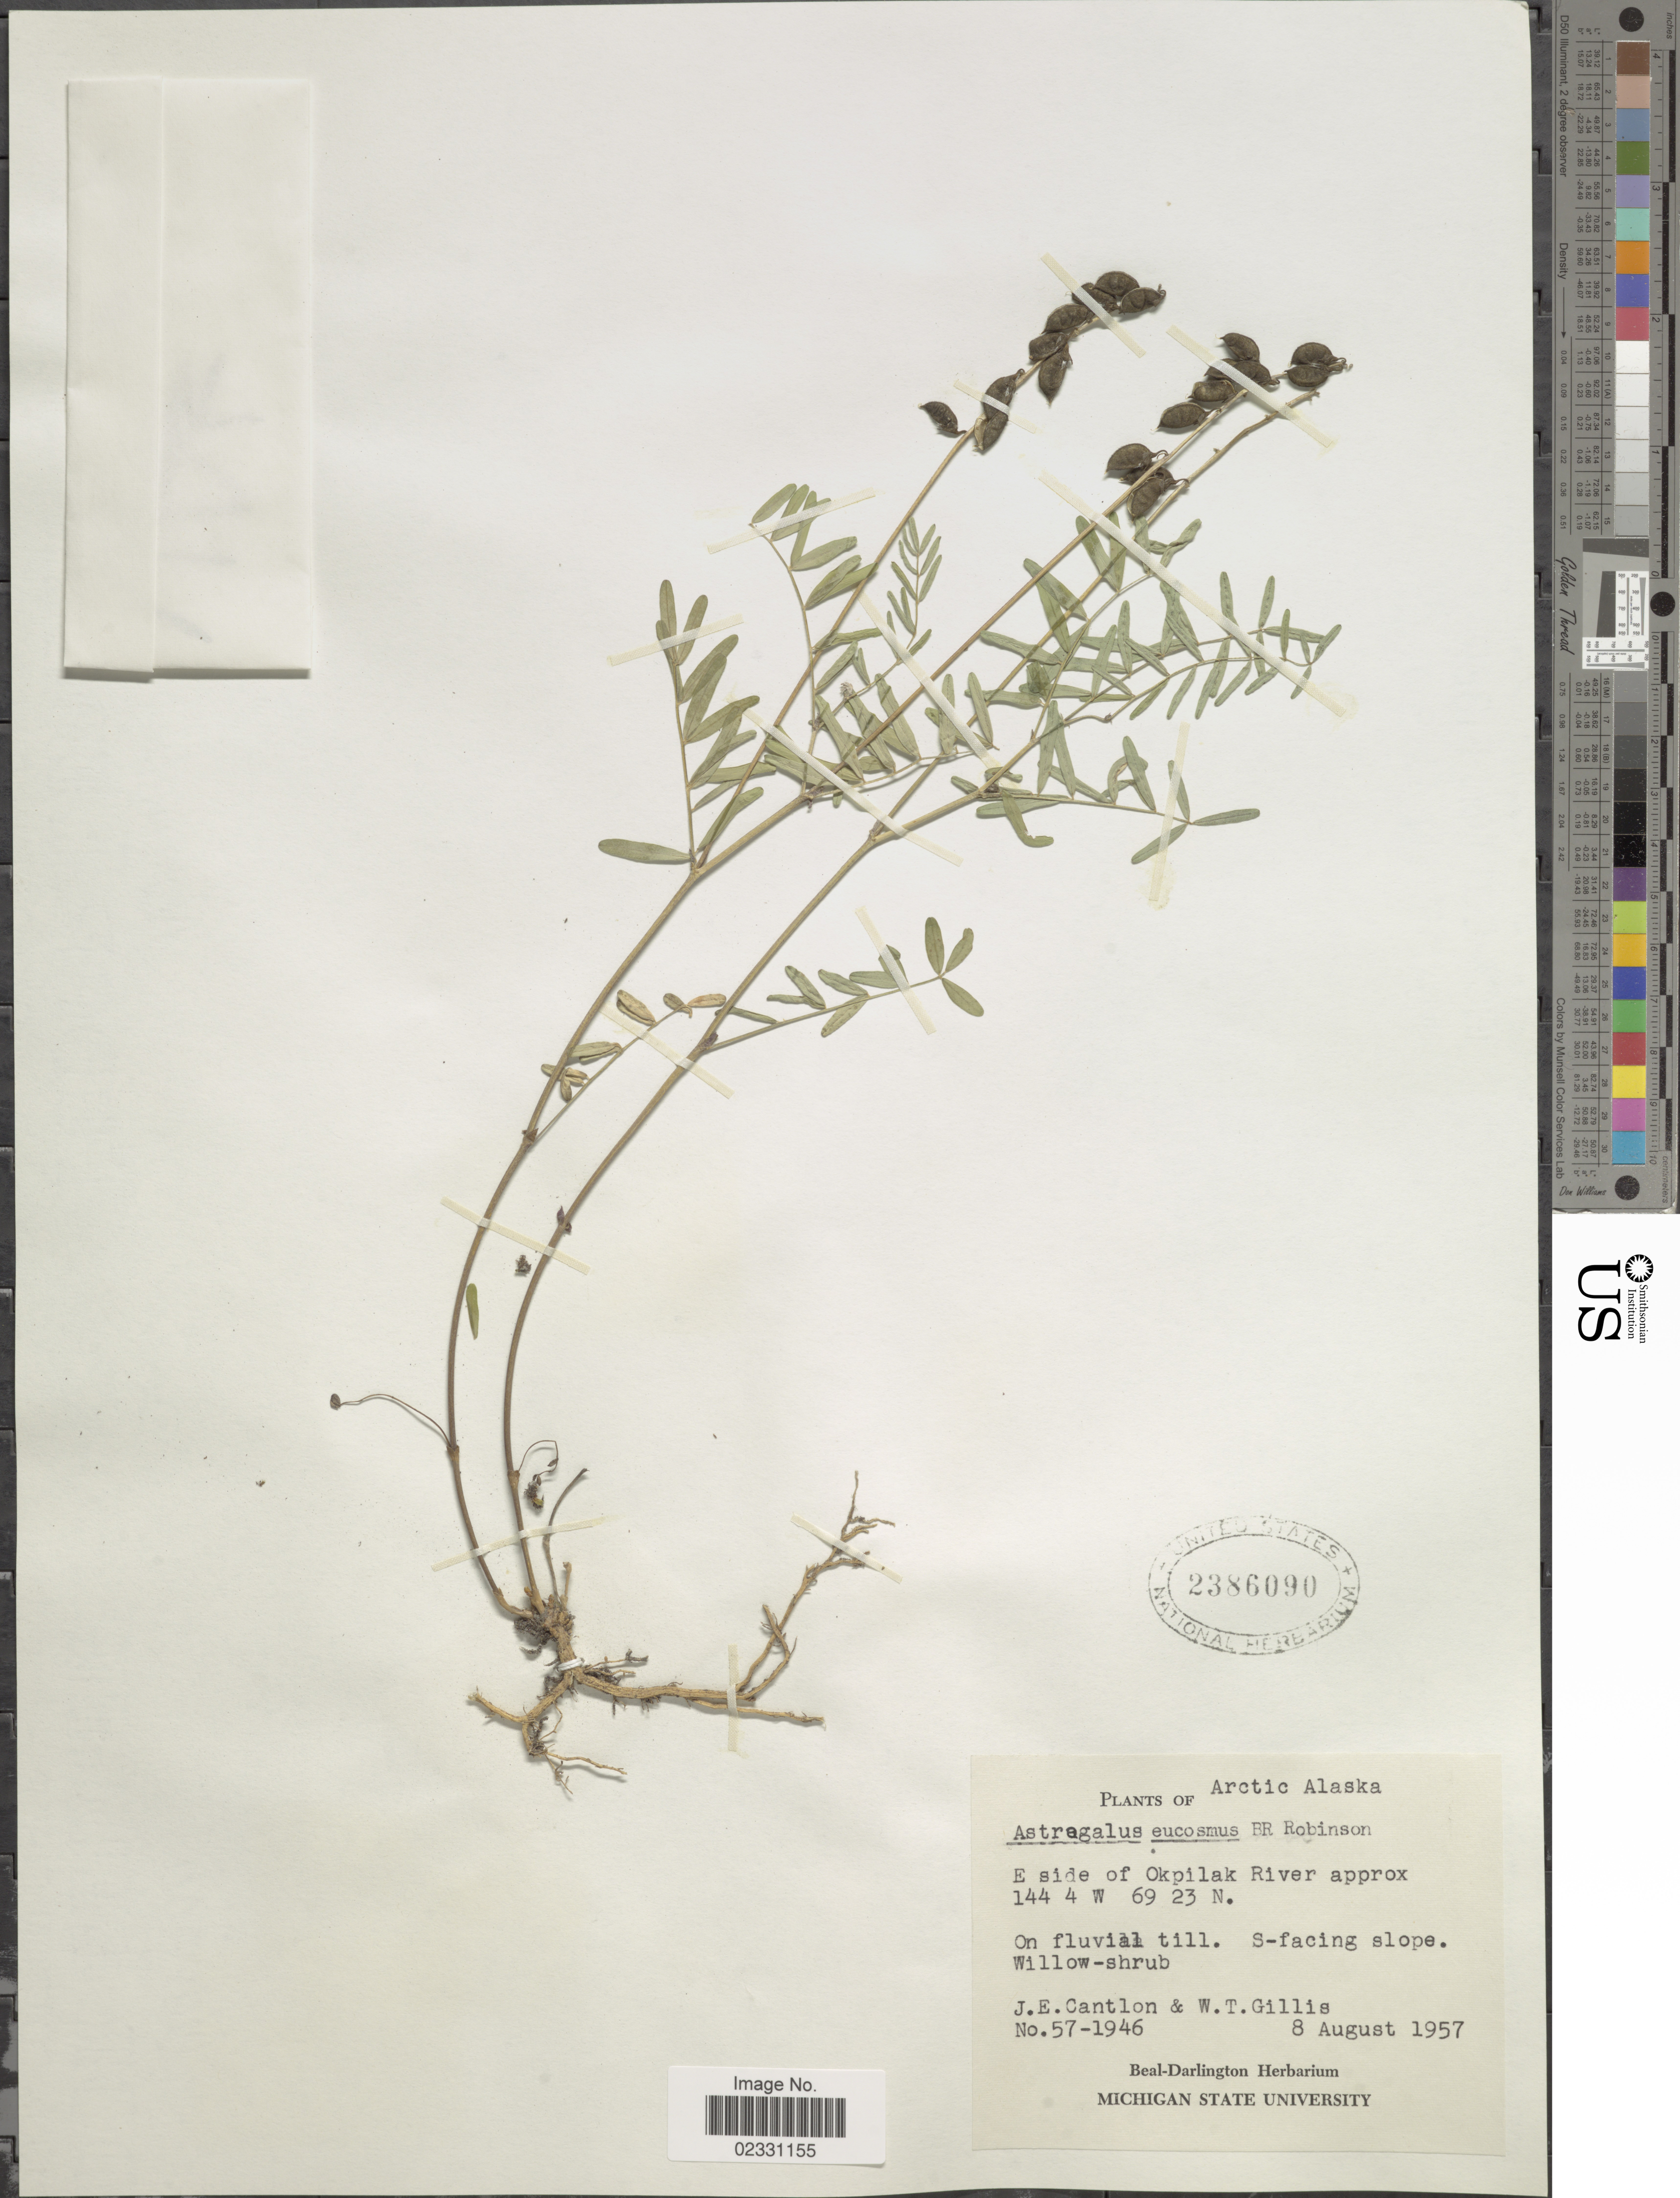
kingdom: Plantae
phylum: Tracheophyta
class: Magnoliopsida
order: Fabales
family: Fabaceae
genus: Astragalus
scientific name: Astragalus eucosmus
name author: B.L. Rob.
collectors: J. Cantlon & W. T. Gillis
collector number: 57-1946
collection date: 1957-08-08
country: United States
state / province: Alaska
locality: Arctic Alaska. E side of Okpilak River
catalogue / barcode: US 2386090